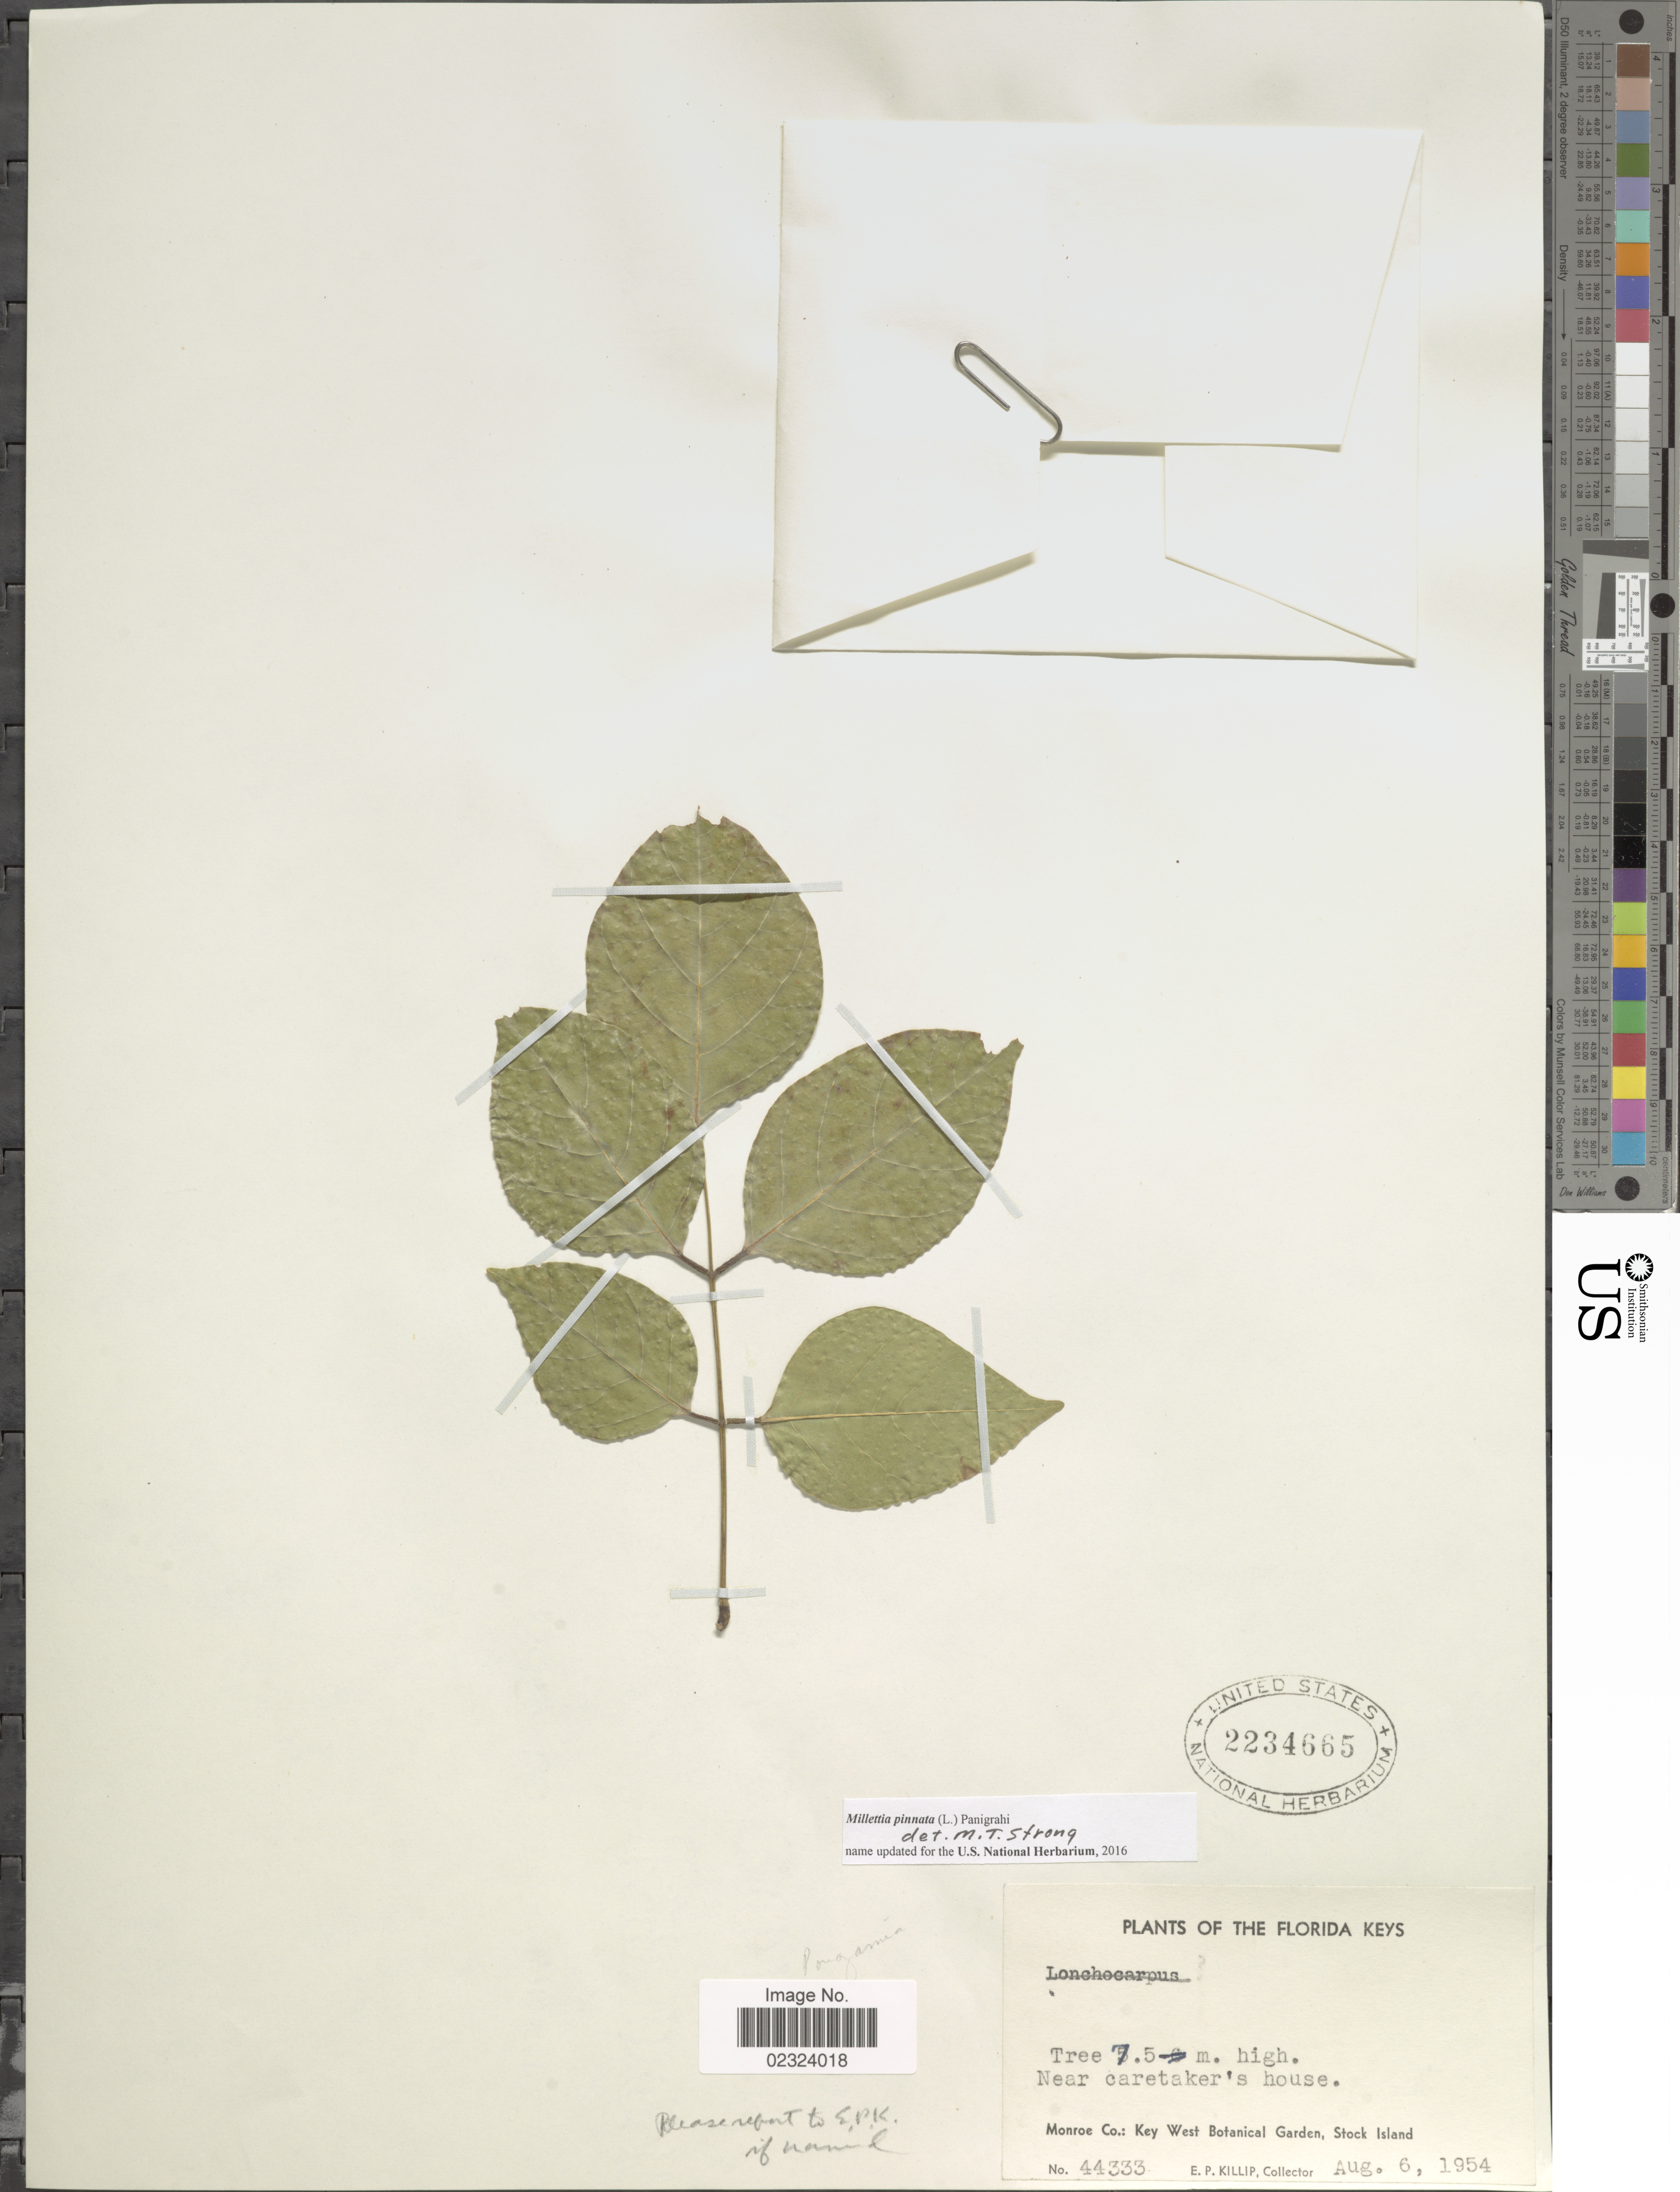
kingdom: Plantae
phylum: Tracheophyta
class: Magnoliopsida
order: Fabales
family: Fabaceae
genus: Millettia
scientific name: Millettia pinnata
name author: (L.) Panigrahi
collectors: E. P. Killip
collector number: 44333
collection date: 1954-08-06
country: United States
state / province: Florida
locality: Florida Keys. Near caretacker's house. Monroe Co.: Key West Botanical Garden, Stock Island.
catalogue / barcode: US 2234665